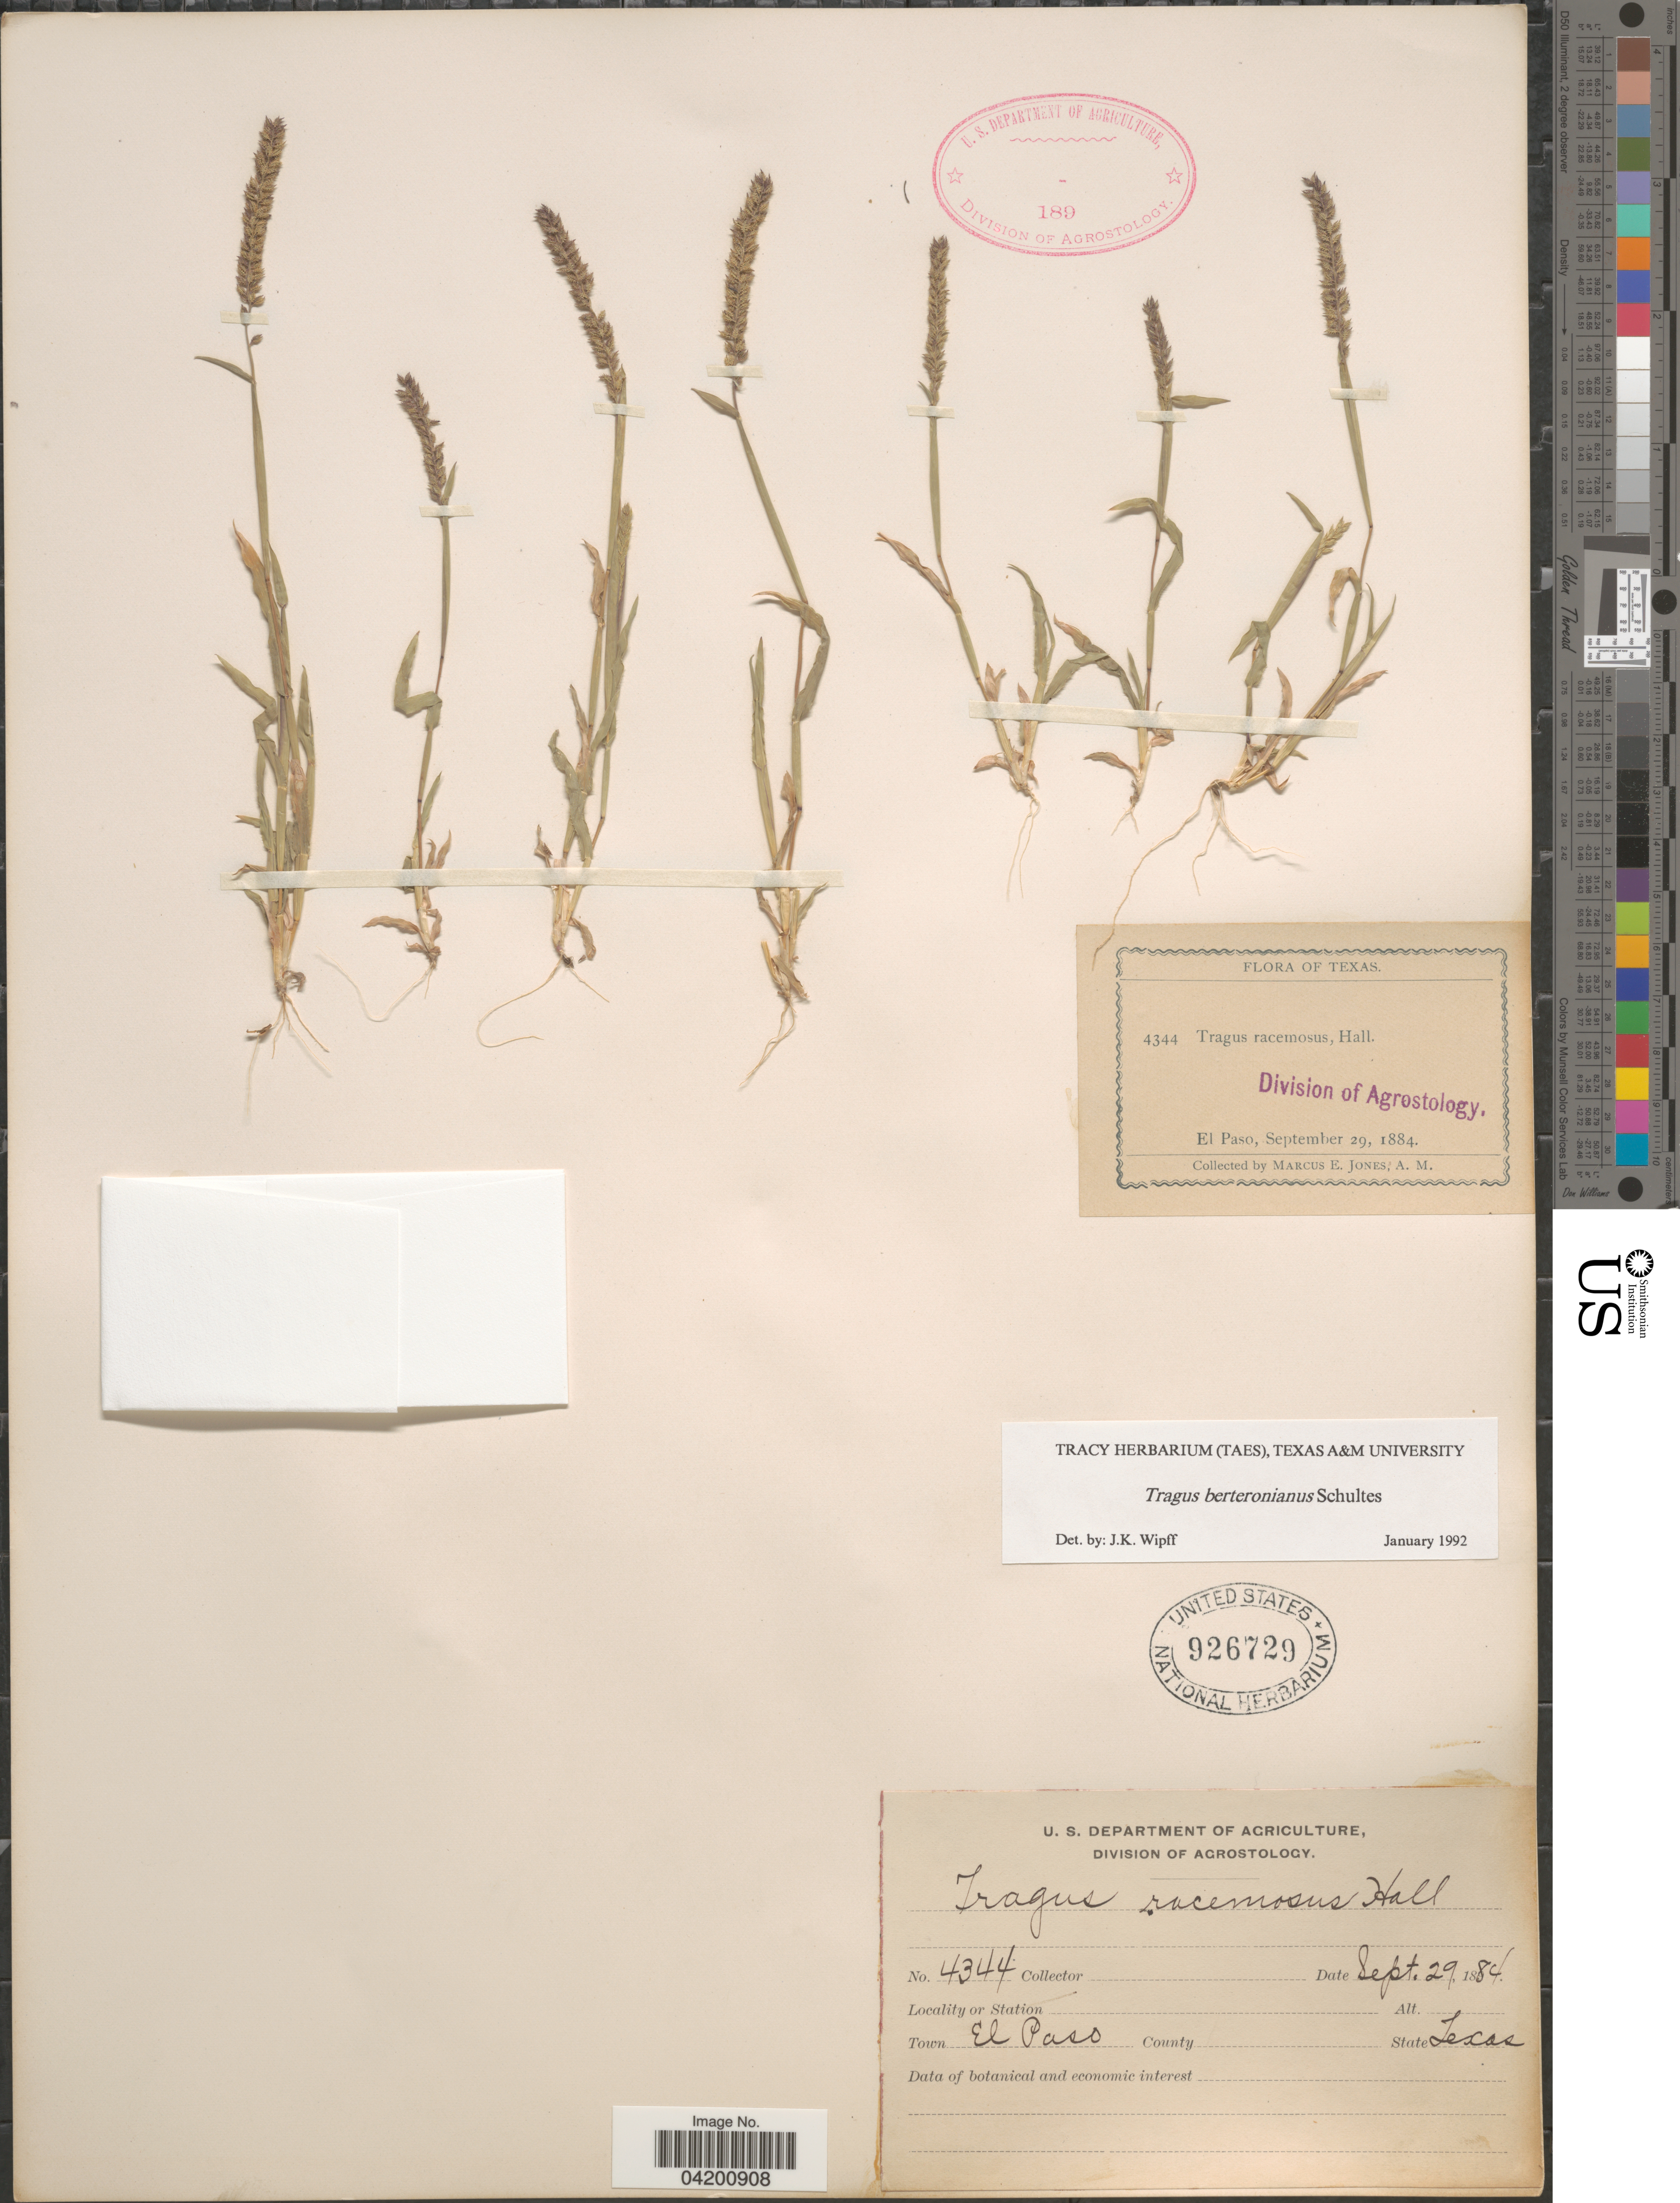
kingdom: Plantae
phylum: Tracheophyta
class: Liliopsida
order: Poales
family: Poaceae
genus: Tragus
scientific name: Tragus berteronianus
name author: Schult.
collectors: M. E. Jones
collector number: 4344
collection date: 1884-09-29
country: United States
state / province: Texas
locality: Town El Paso.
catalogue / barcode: US 926729